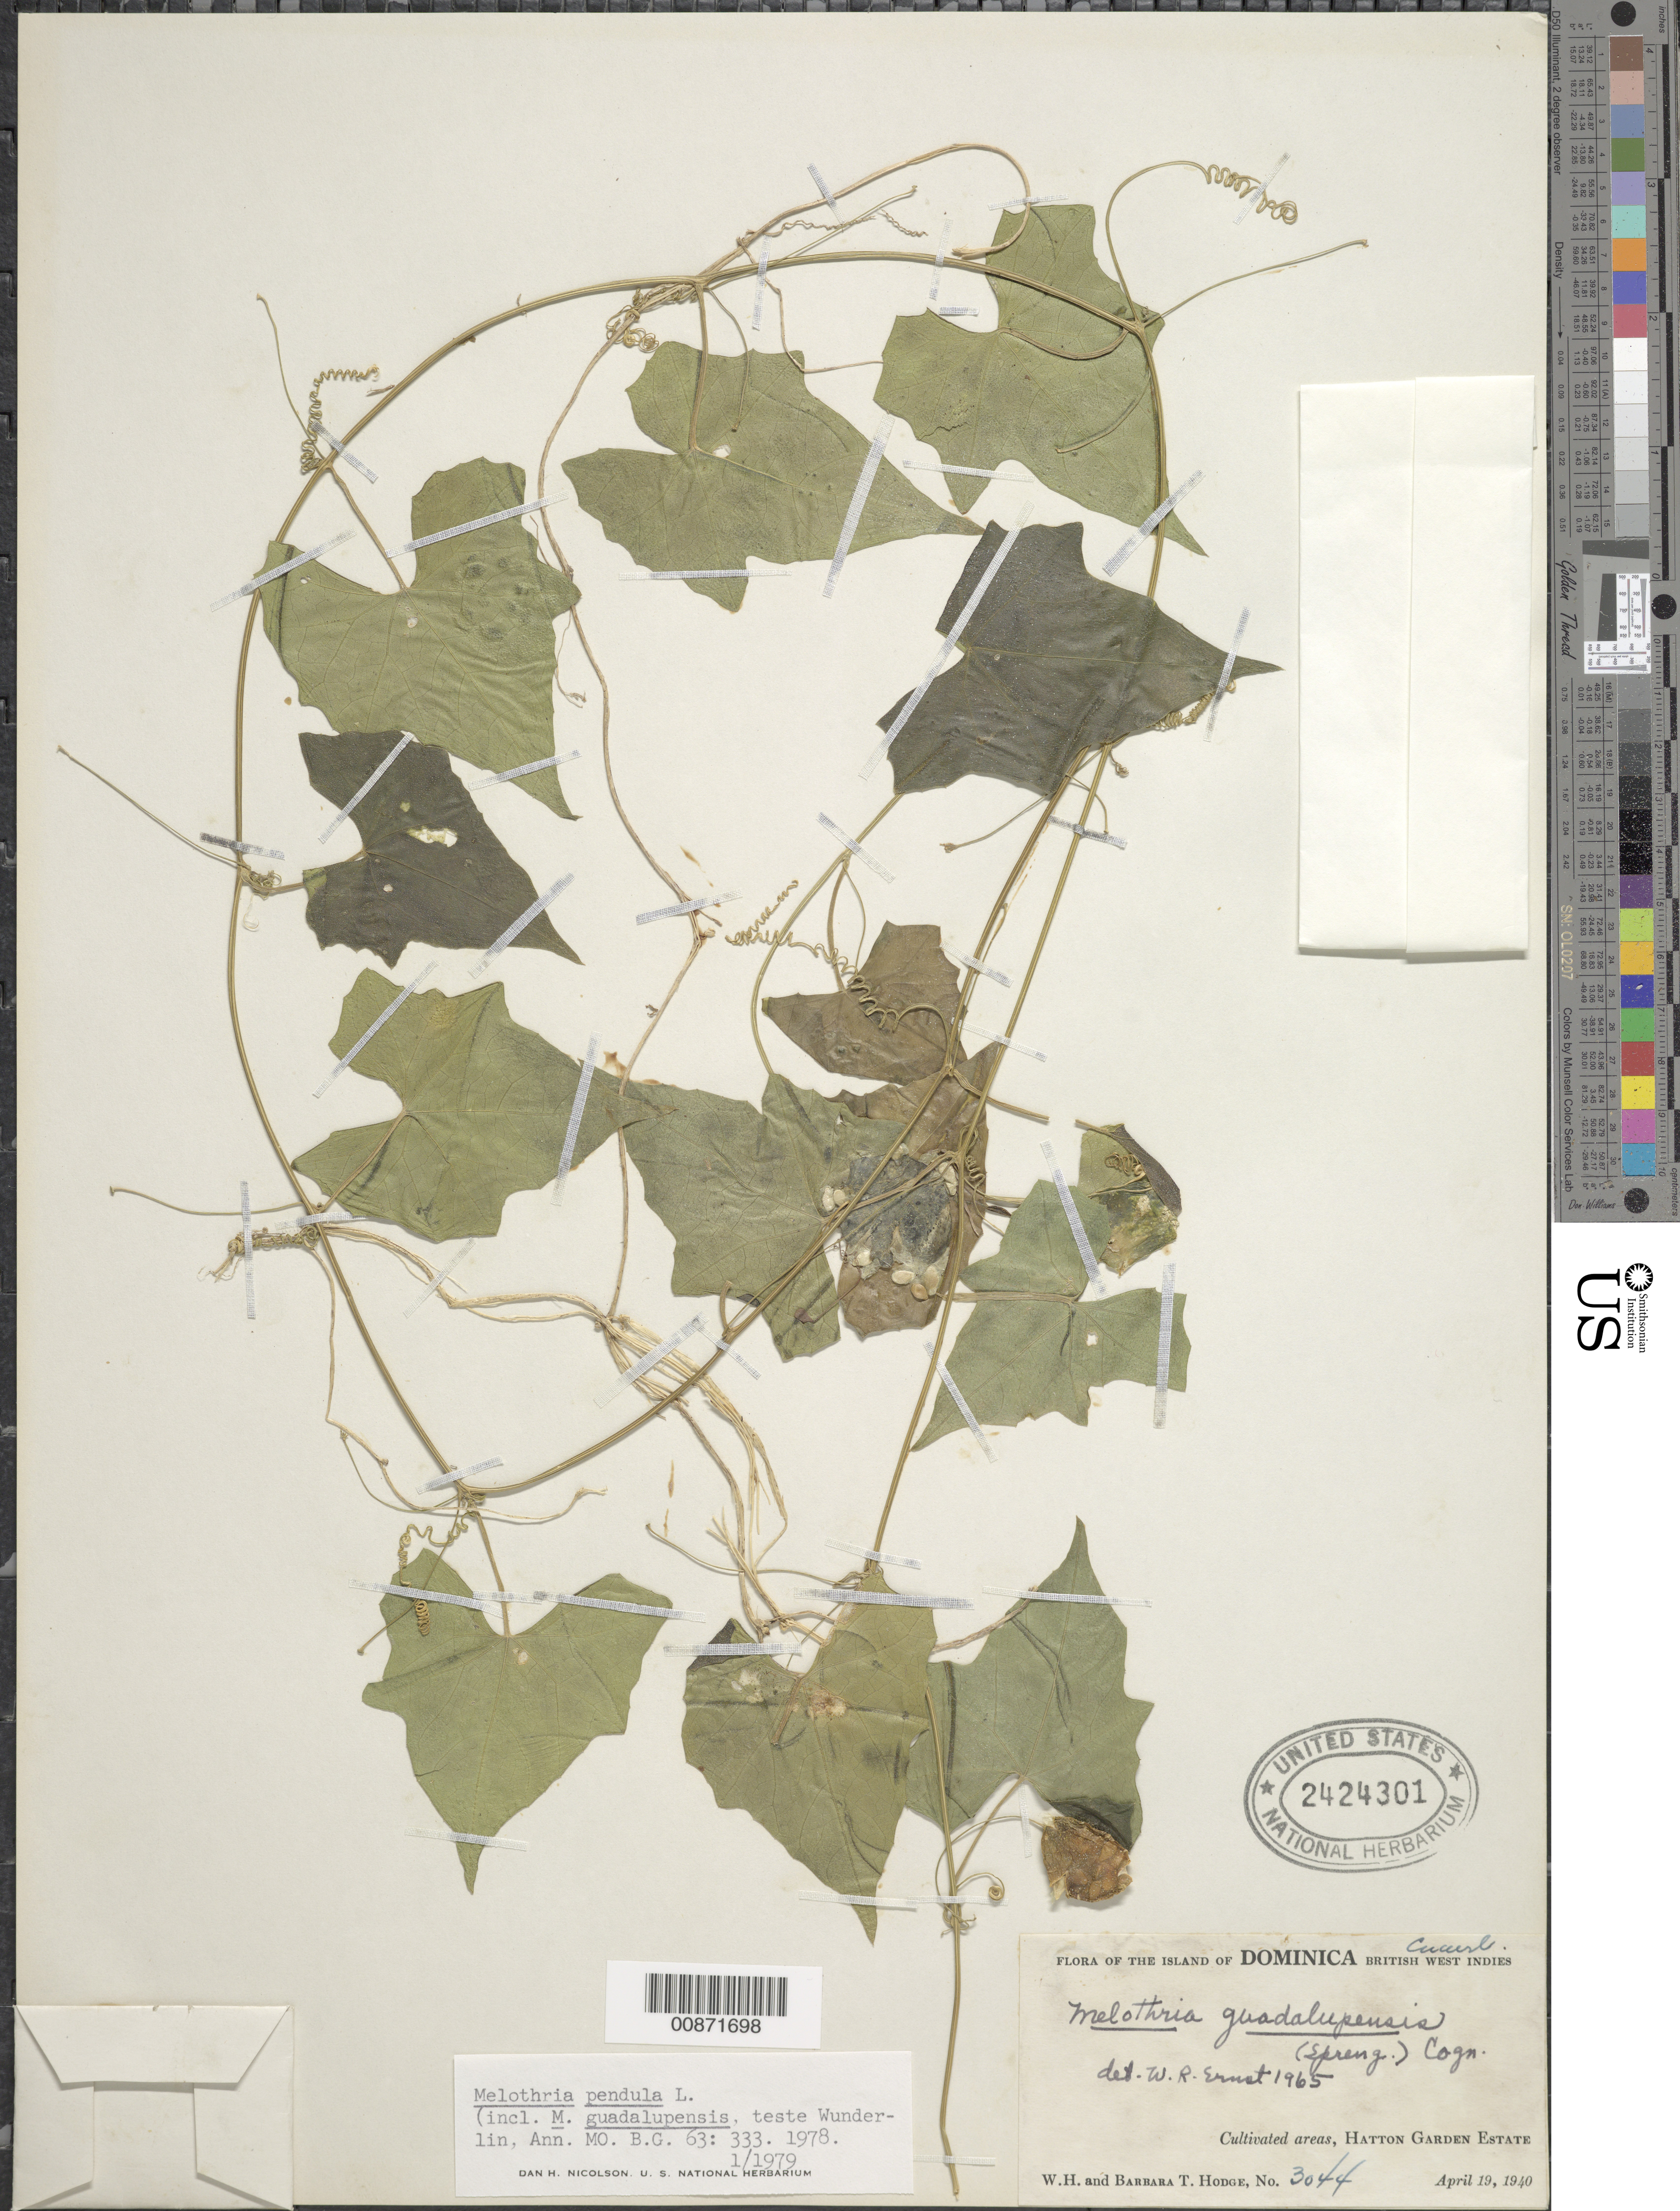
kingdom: Plantae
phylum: Tracheophyta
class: Magnoliopsida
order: Cucurbitales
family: Cucurbitaceae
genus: Melothria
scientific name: Melothria pendula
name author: L.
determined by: Nicolson, Dan H.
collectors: W. Hodge & B. Hodge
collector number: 3044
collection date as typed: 19 Apr 1940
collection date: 1940-04-19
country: Dominica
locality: Harron Garden Estate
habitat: Cultivated areas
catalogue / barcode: US 2424301